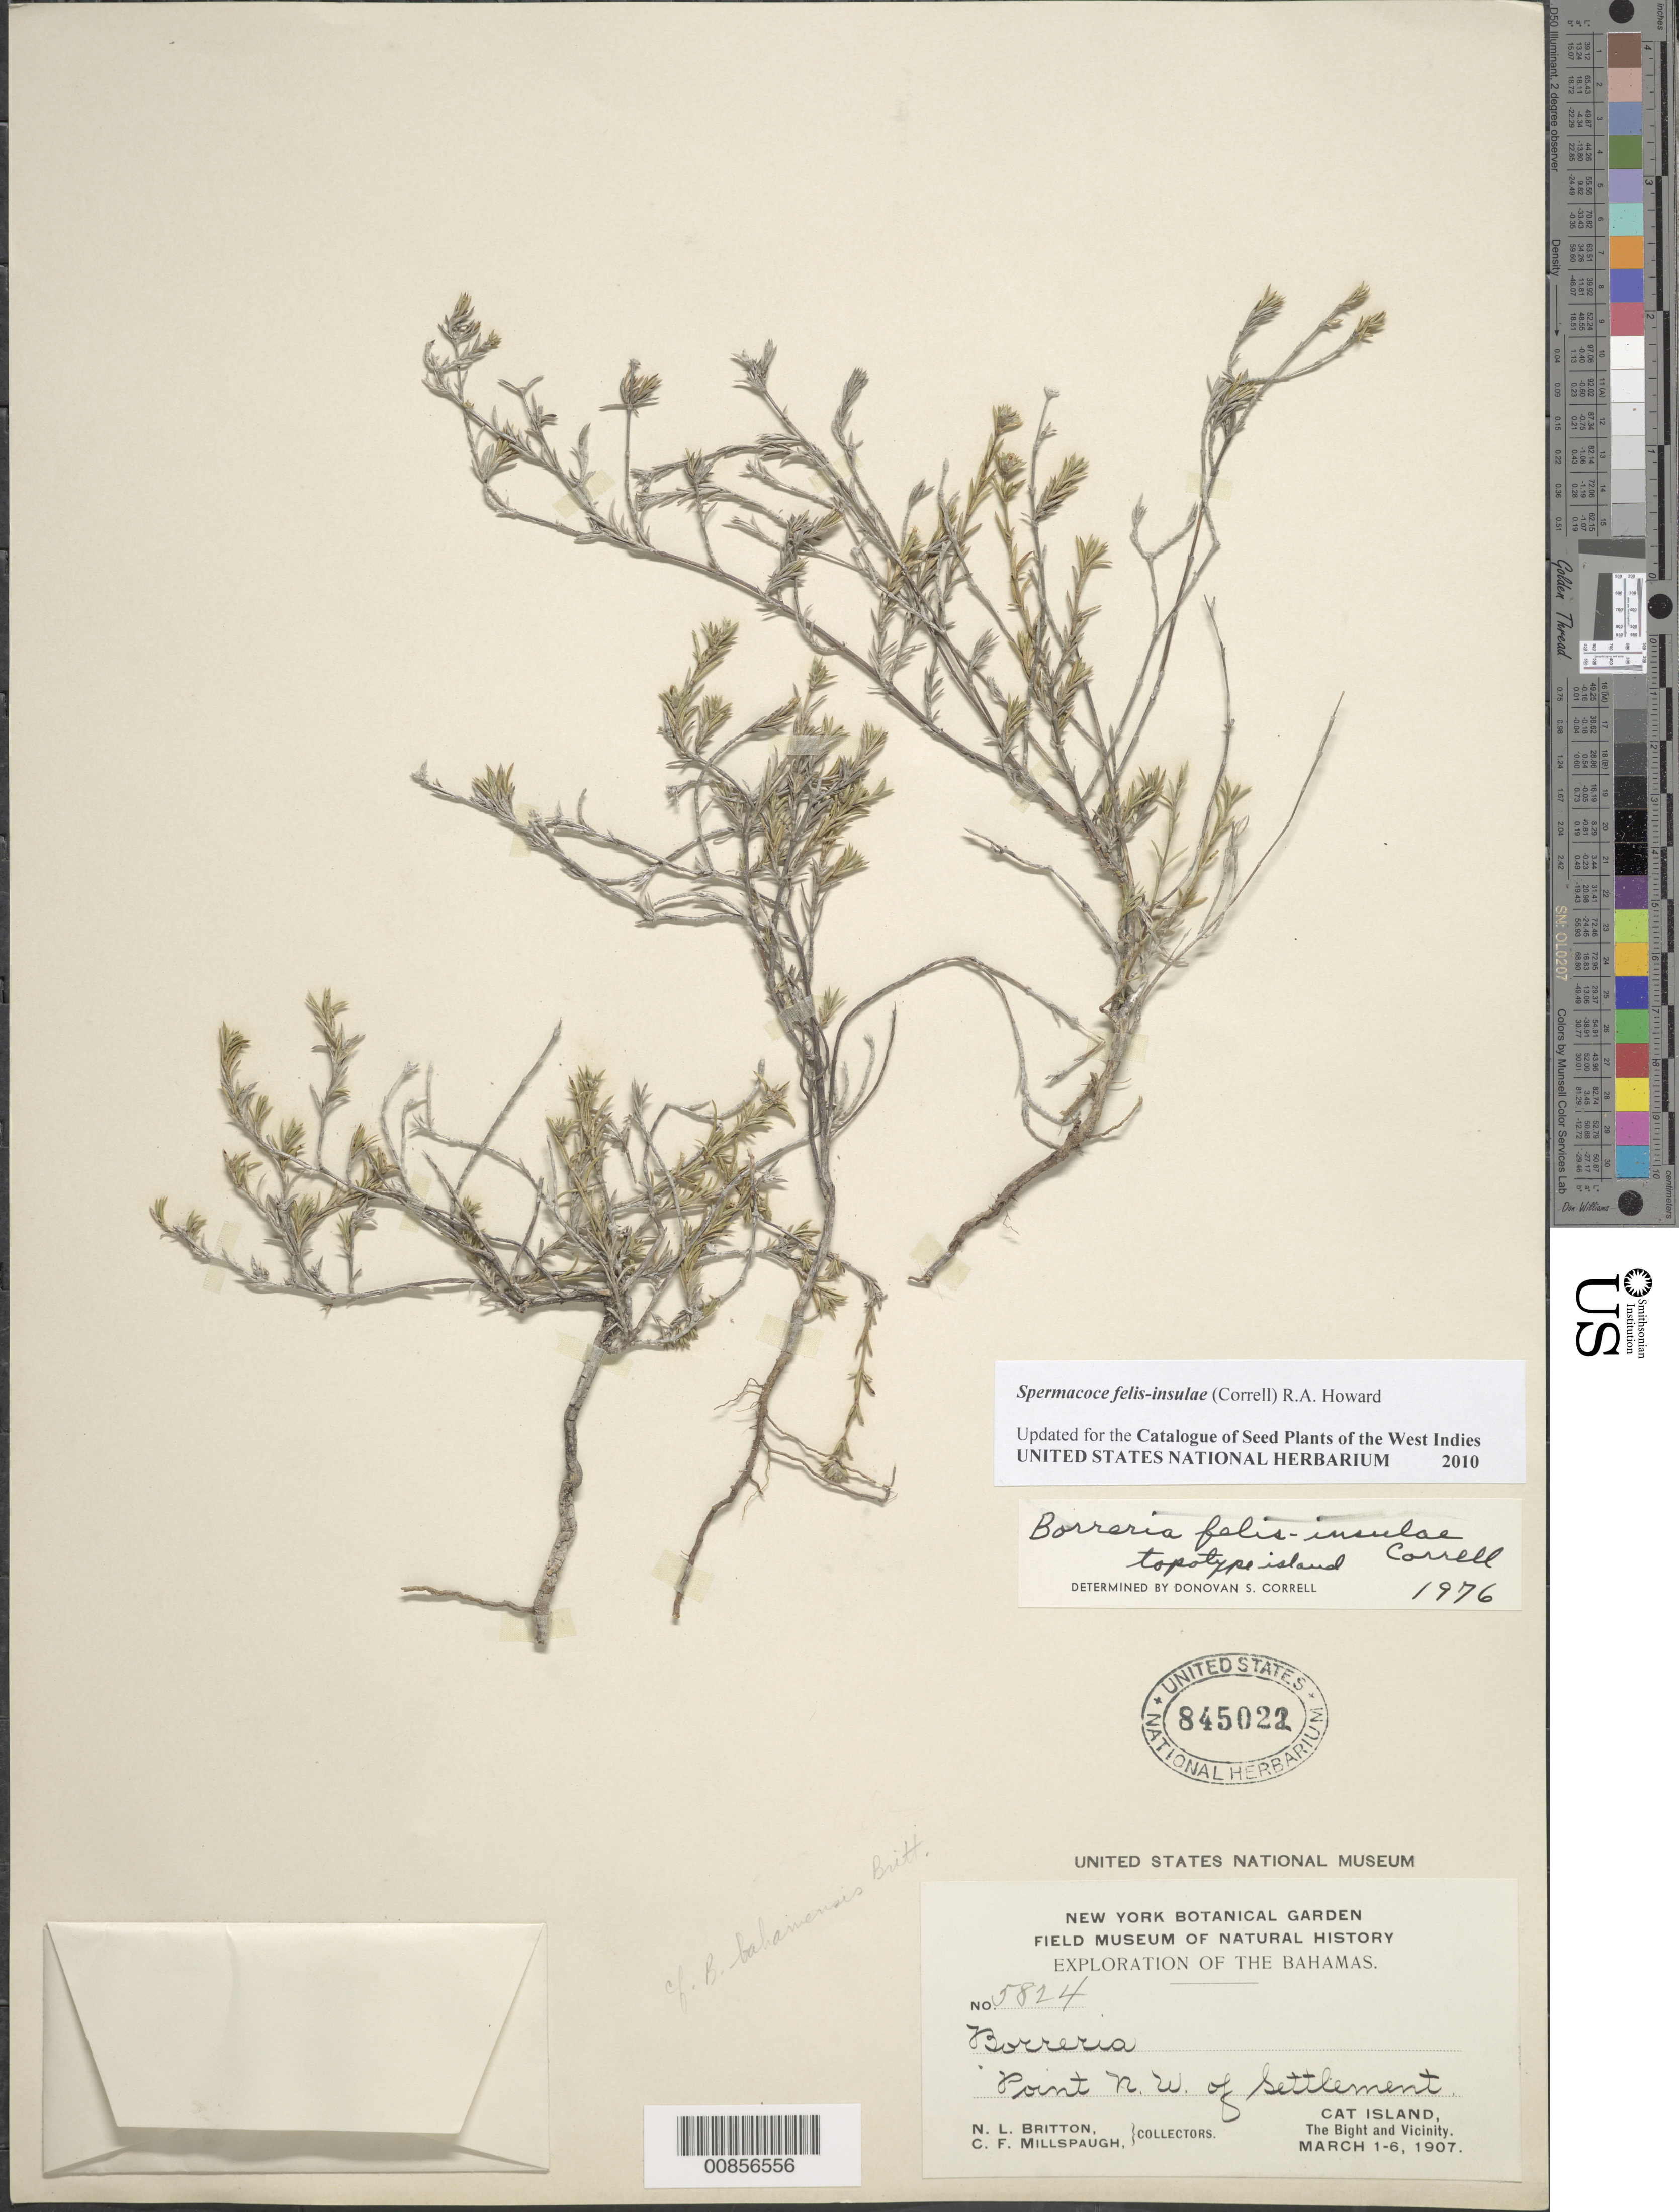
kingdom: Plantae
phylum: Tracheophyta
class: Magnoliopsida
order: Gentianales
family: Rubiaceae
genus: Spermacoce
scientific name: Spermacoce bahamensis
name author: (Britton) R.A. Howard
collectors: N. Britton & C. F. Millspaugh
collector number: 5824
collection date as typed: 01 Mar 1907 to 06 Mar 1907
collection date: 1907-03-01/1907-03-06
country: Bahamas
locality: Cat Island. The Bight and vicinity. Point NW of Settlement.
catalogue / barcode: US 845022